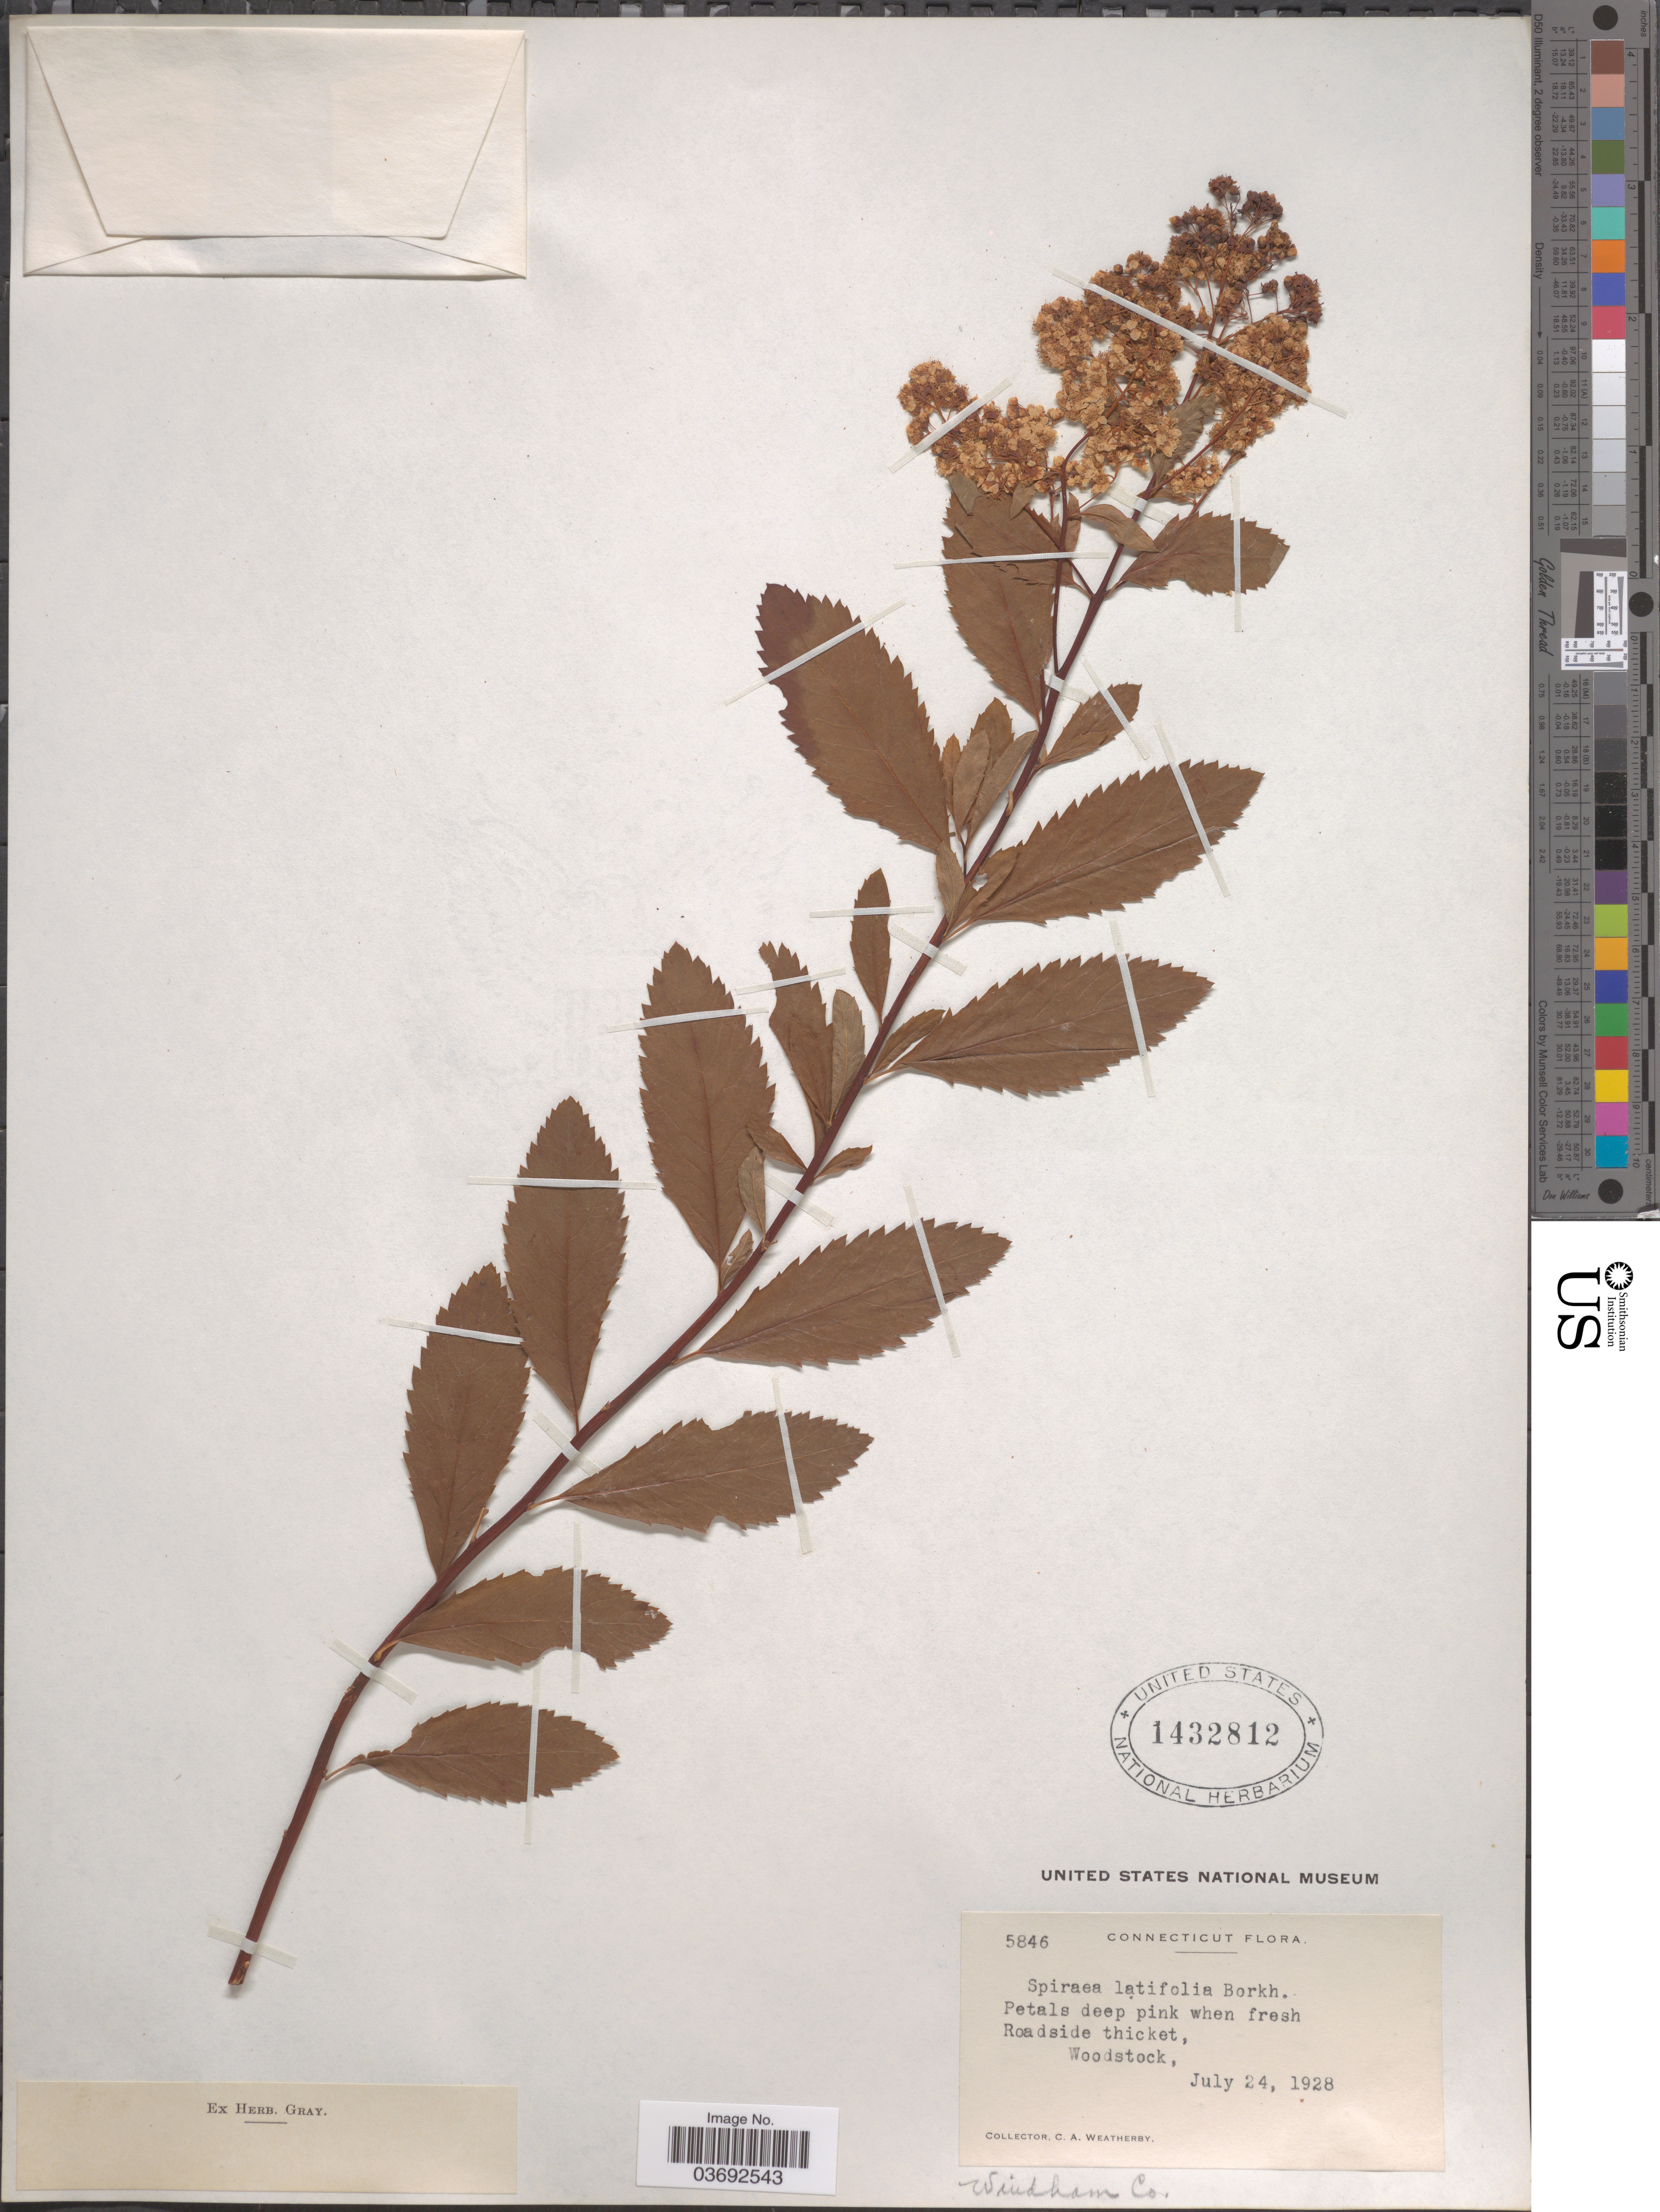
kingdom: Plantae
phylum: Tracheophyta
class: Magnoliopsida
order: Rosales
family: Rosaceae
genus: Spiraea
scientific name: Spiraea latifolia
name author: Borkh.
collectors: C. A. Weatherby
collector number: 5846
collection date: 1928-07-24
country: United States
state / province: Connecticut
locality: Woodstock, Windham Co.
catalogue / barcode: US 1432812